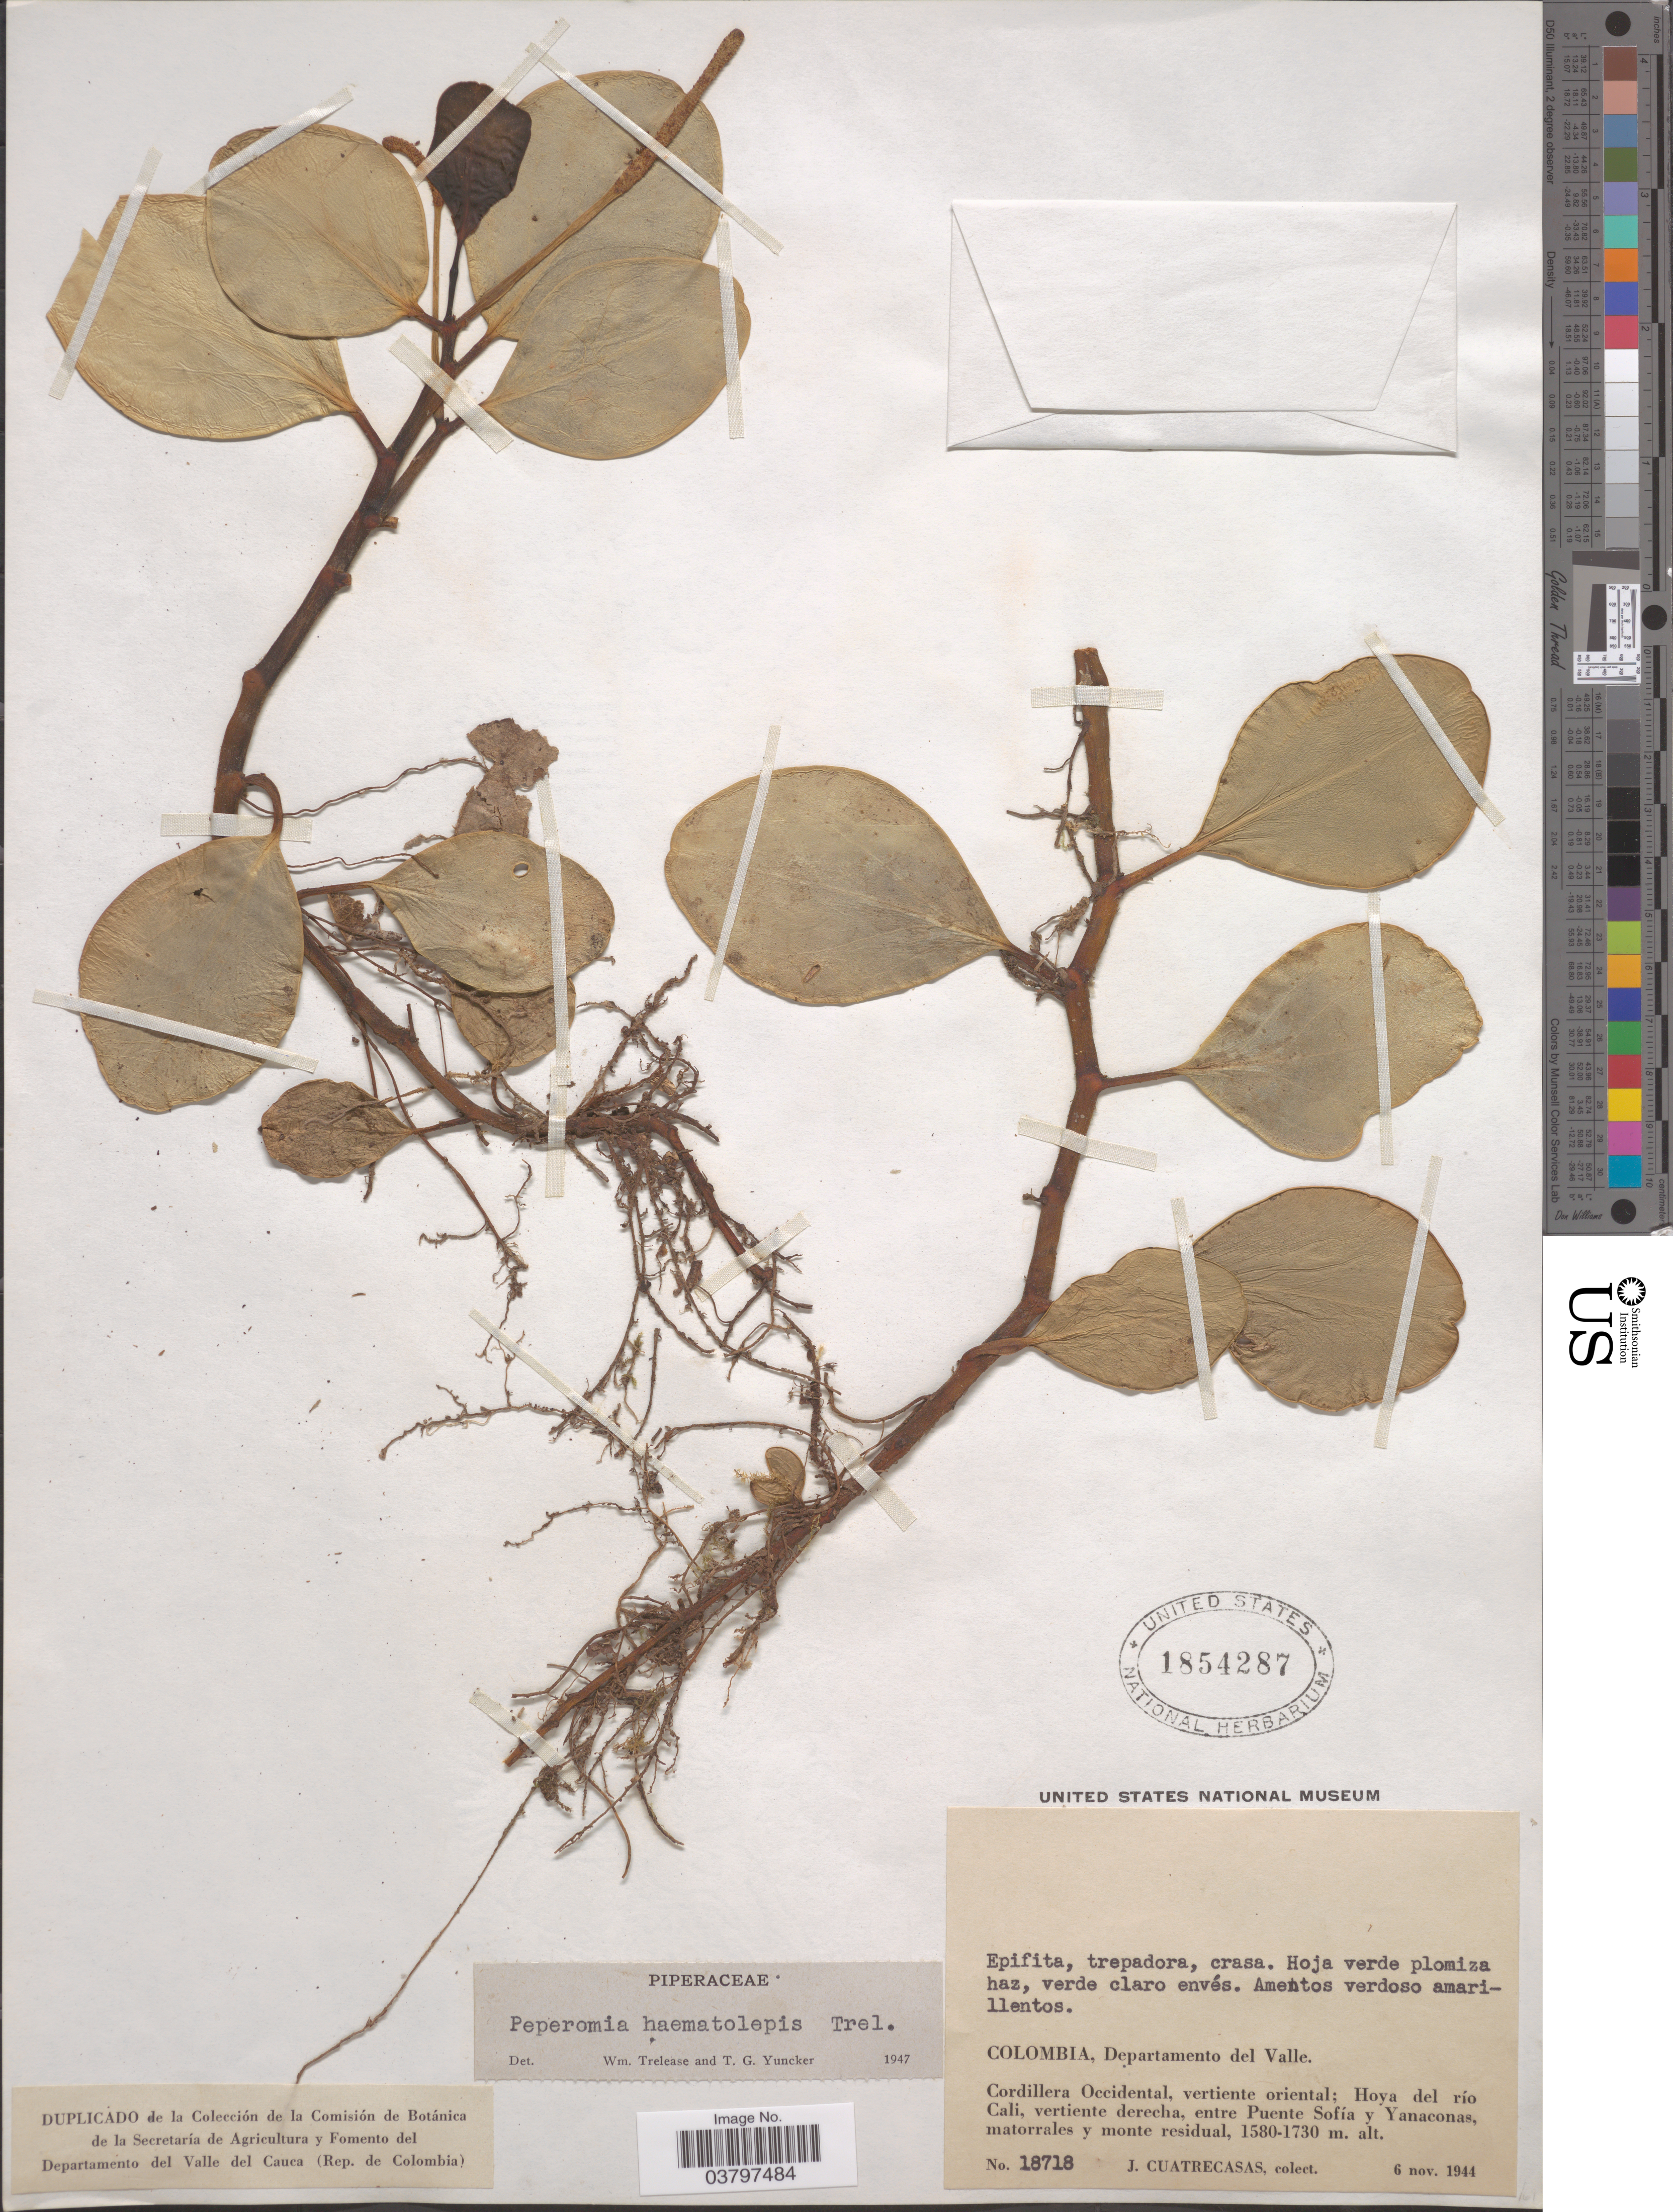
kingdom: Plantae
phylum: Tracheophyta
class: Magnoliopsida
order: Piperales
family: Piperaceae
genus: Peperomia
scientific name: Peperomia haematolepis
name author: Trel.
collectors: J. Cuatrecasas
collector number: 18718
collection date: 1944-11-06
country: Colombia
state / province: Valle del Cauca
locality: Departamento del Valle. Cordillera Occidental, vertiente oriental; Hoya del río Cali, vertiente derecha, entre Puente Sofia y Yanaconas, matorrales y monte residual.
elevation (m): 1580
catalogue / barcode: US 1854287